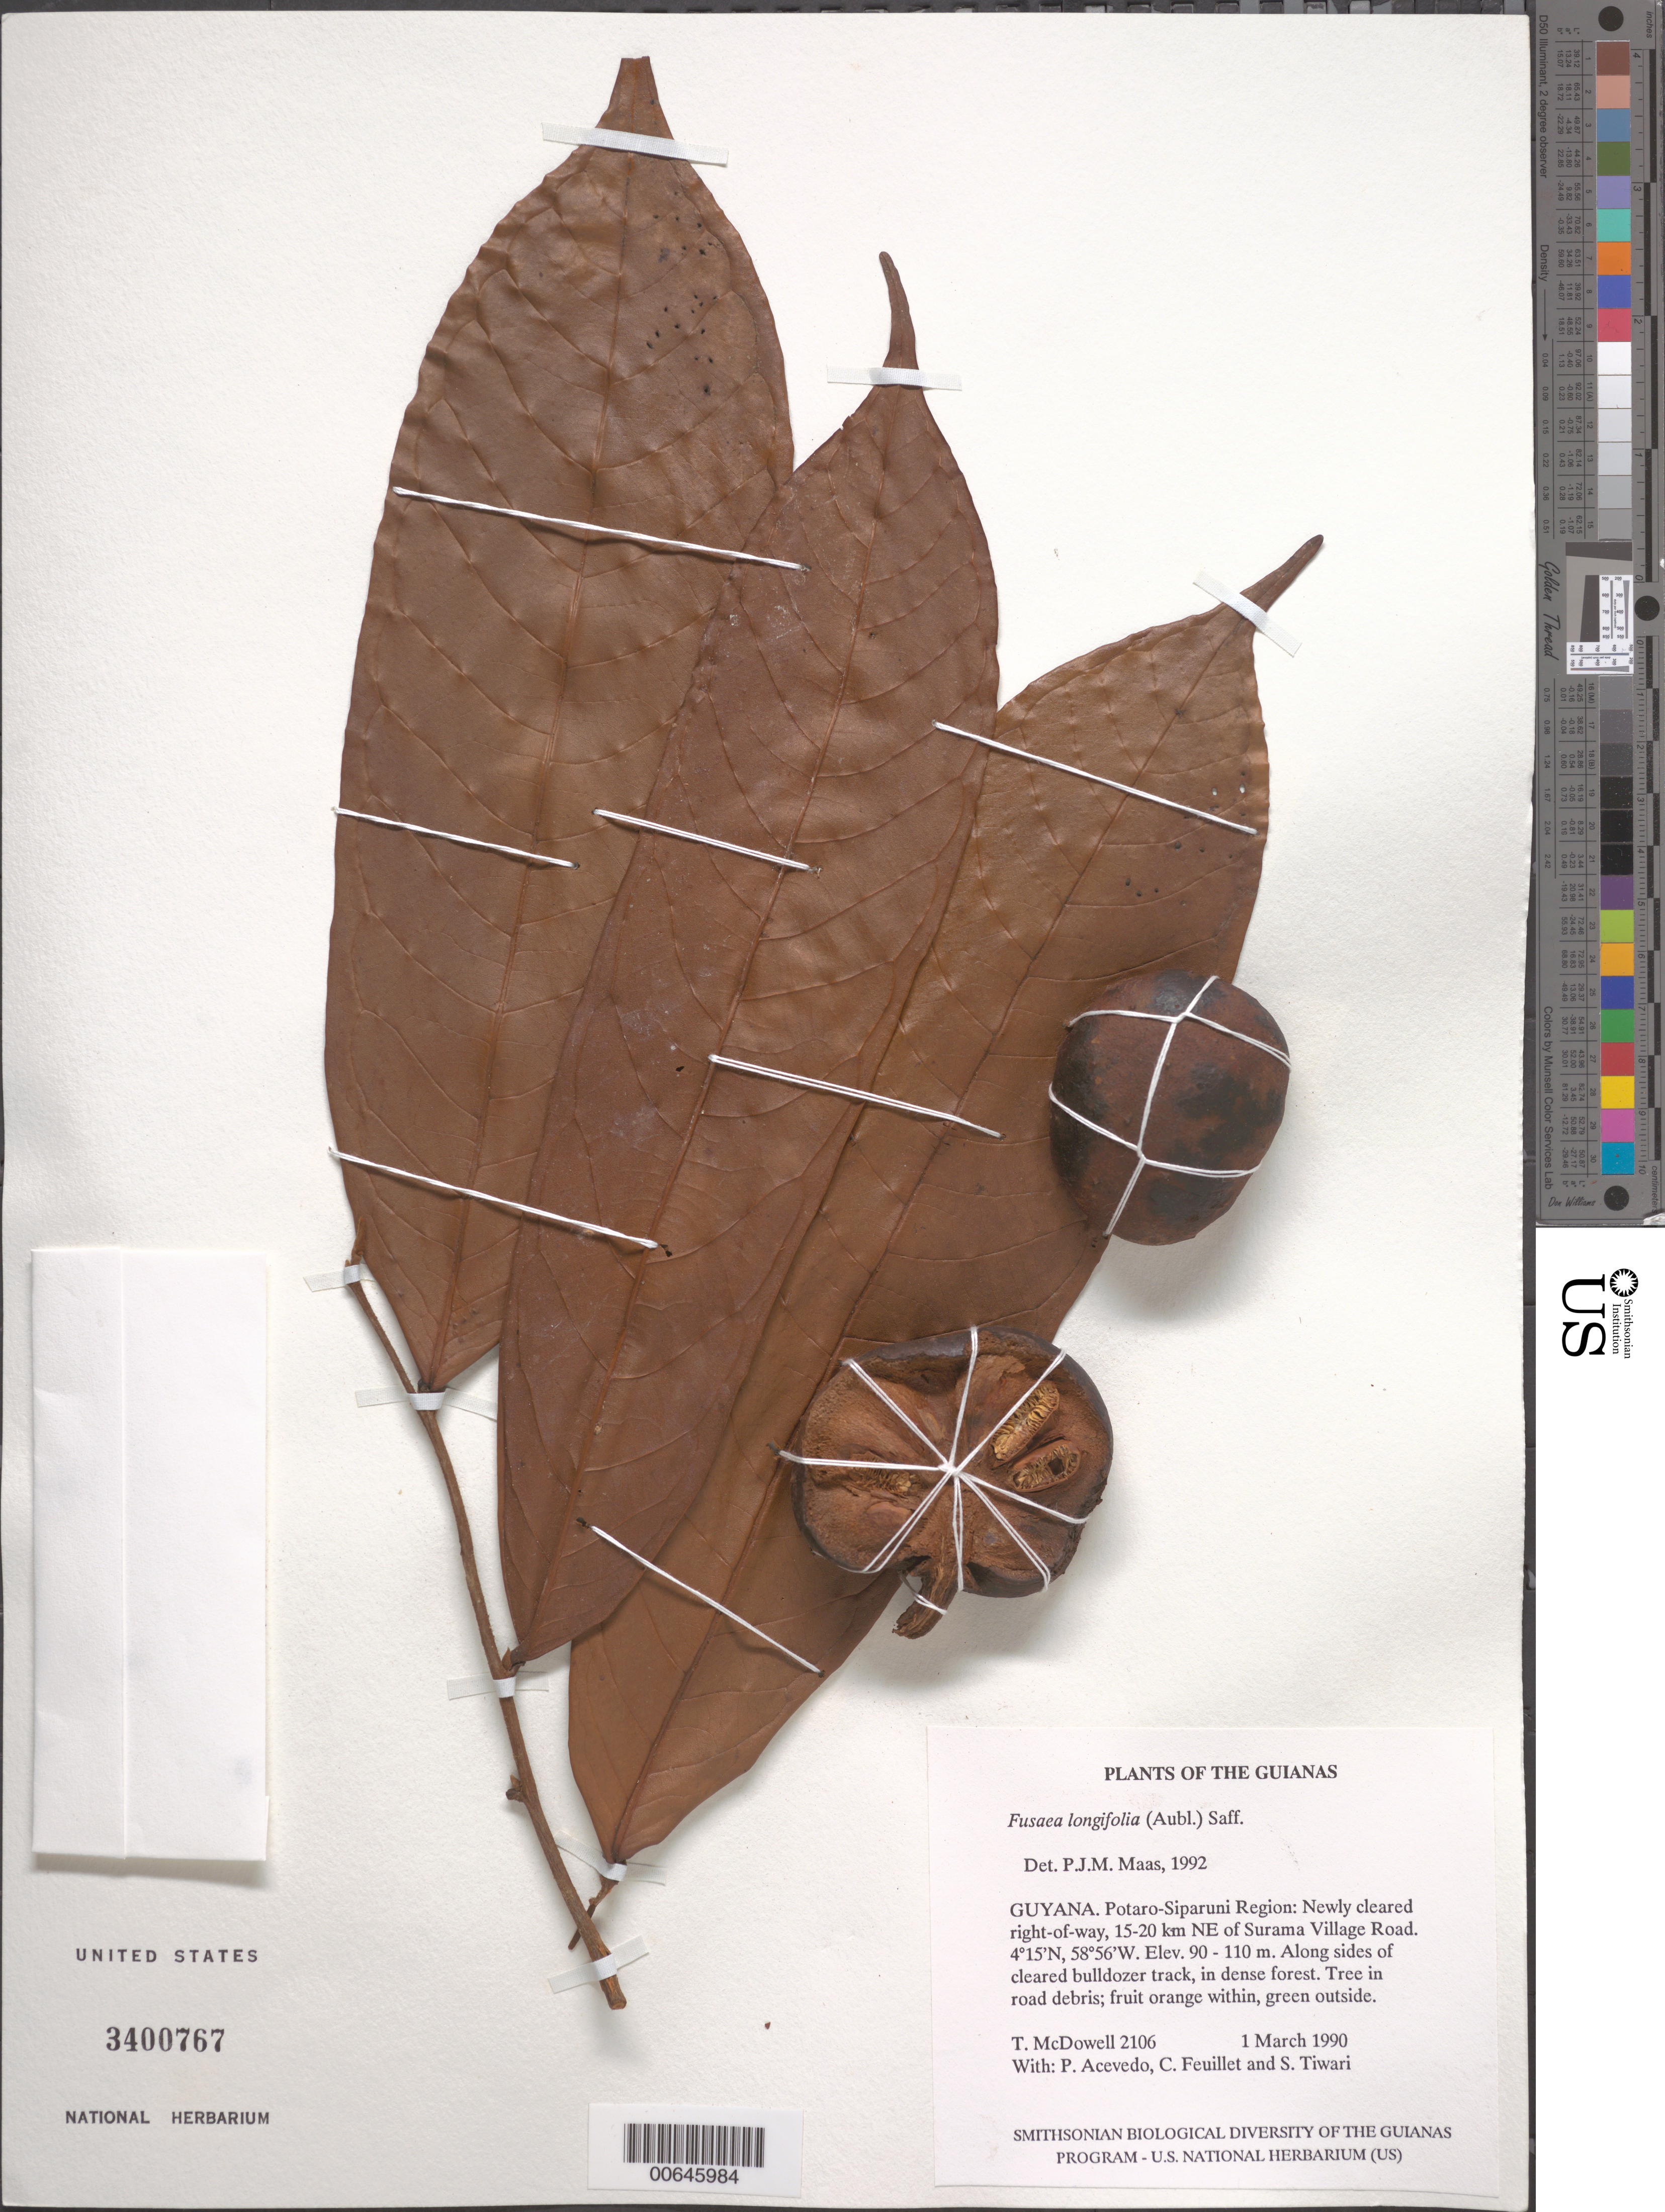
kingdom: Plantae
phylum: Tracheophyta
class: Magnoliopsida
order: Magnoliales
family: Annonaceae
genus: Fusaea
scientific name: Fusaea longifolia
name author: (Aubl.) Saff.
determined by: Maas, Paul J. M.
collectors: T. McDowell, P. Acevedo-Rodr., C. Feuillet & S. Tiwari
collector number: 2106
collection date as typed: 1 March 1990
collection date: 1990-03-01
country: Guyana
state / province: Potaro-Siparuni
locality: ±15-20 km NE of Surama Village Rd. Iwokrama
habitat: Newly-cleared right-of-way, along sides of cleared bulldozer track, in dense forest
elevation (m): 90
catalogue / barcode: US 3400767